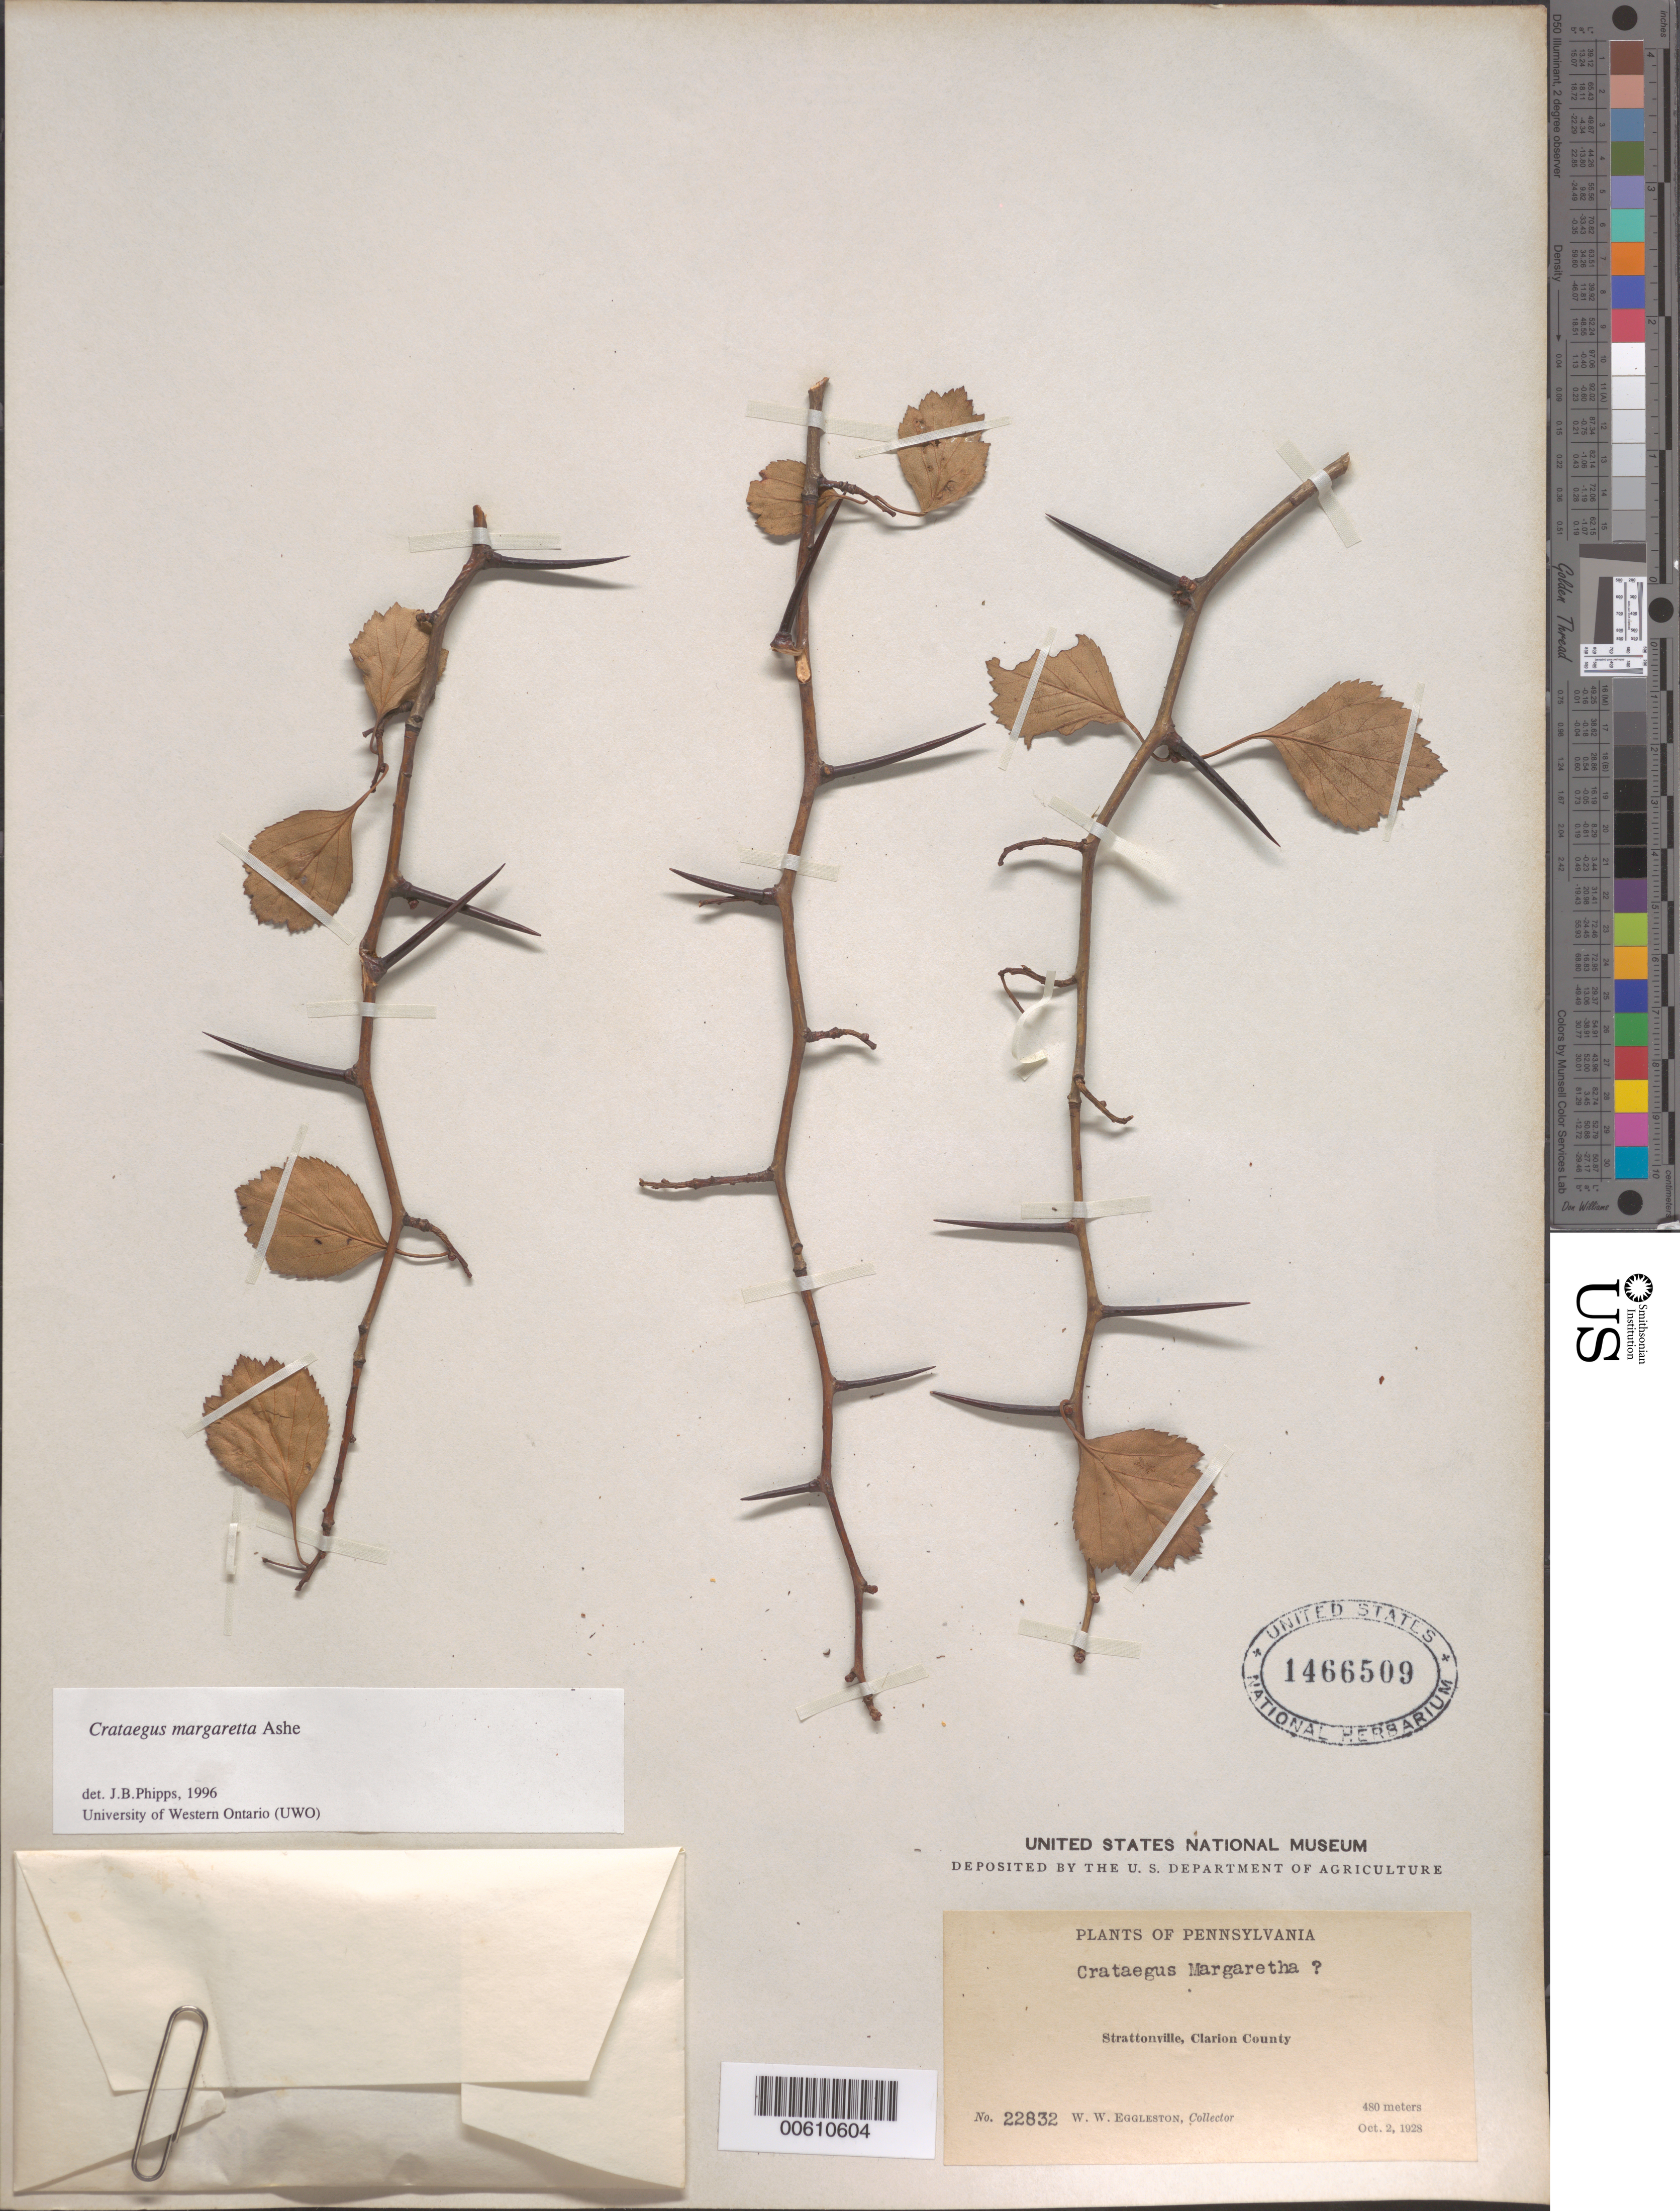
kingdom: Plantae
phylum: Tracheophyta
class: Magnoliopsida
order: Rosales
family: Rosaceae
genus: Crataegus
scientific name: Crataegus margarettae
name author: Ashe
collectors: W. W. Eggleston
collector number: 22832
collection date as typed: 02 Oct 1928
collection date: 1928-10-02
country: United States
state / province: Pennsylvania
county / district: Clarion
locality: Strattonville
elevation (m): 480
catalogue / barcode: US 1466509